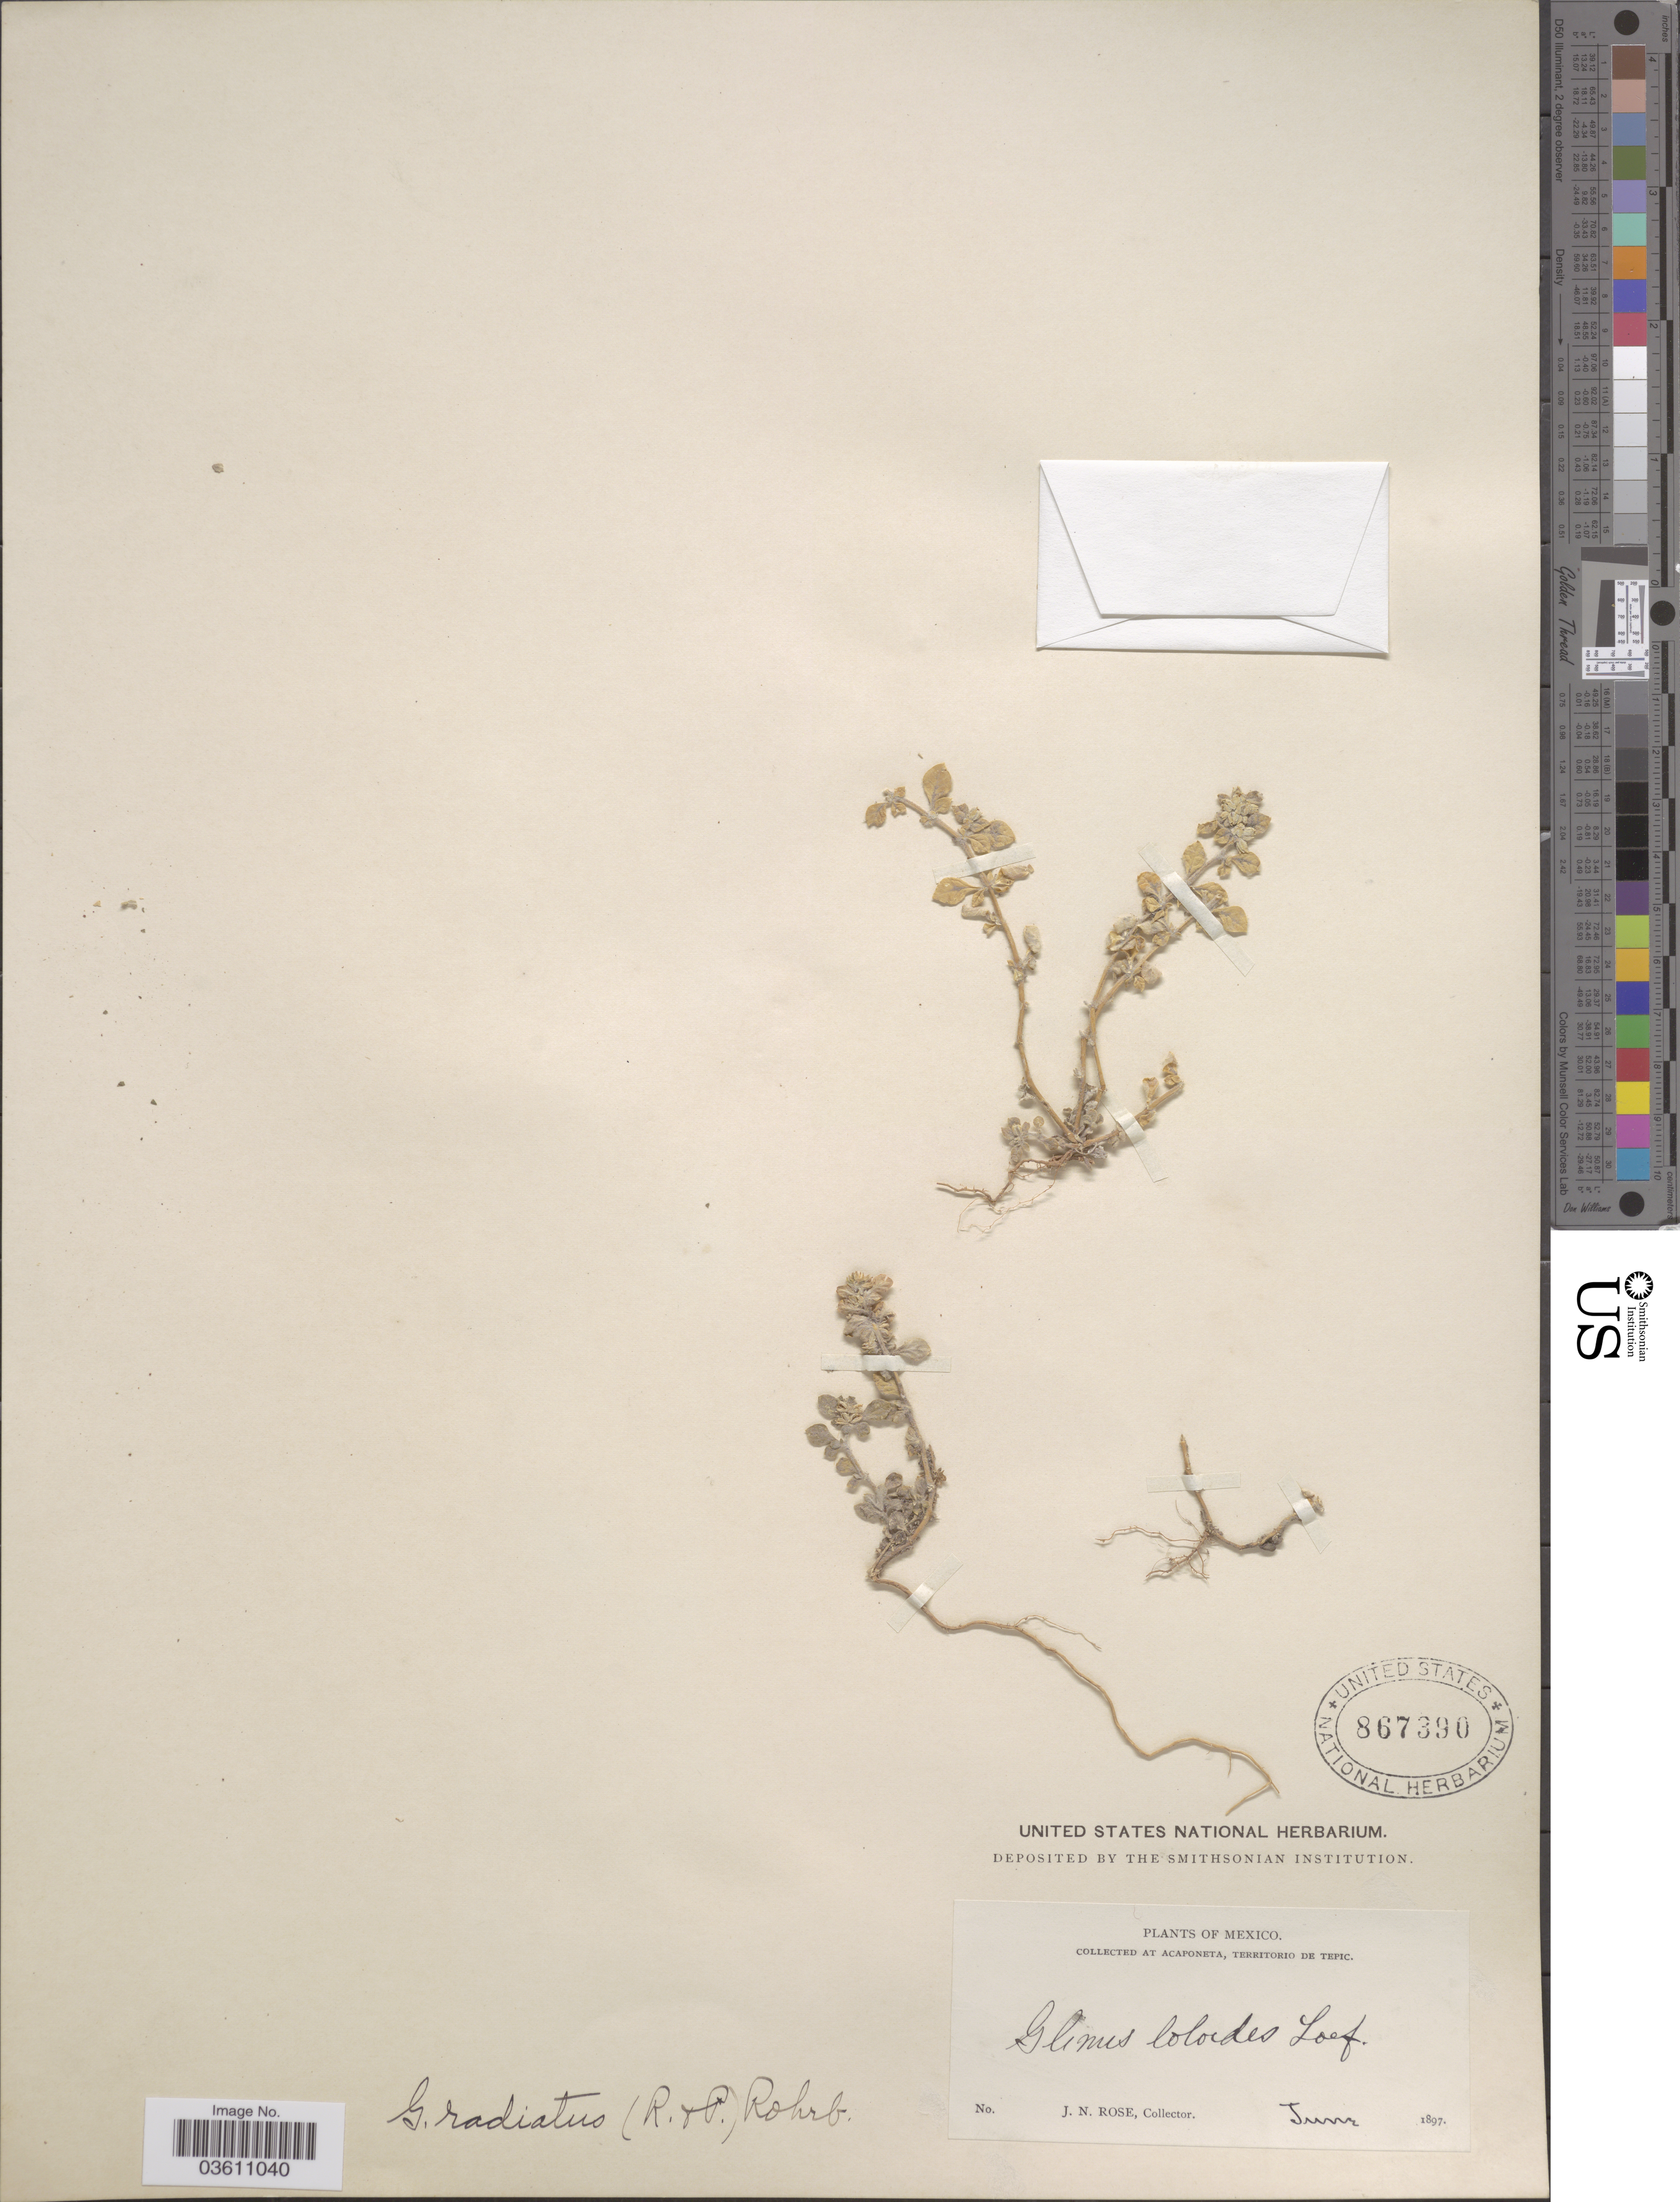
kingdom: Plantae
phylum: Tracheophyta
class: Magnoliopsida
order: Caryophyllales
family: Molluginaceae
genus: Glinus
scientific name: Glinus radiatus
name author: (Ruiz & Pav.) Rohrb.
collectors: J. N. Rose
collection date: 1897-06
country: Mexico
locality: Acaponeta, Territorio de Tepic.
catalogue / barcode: US 867390